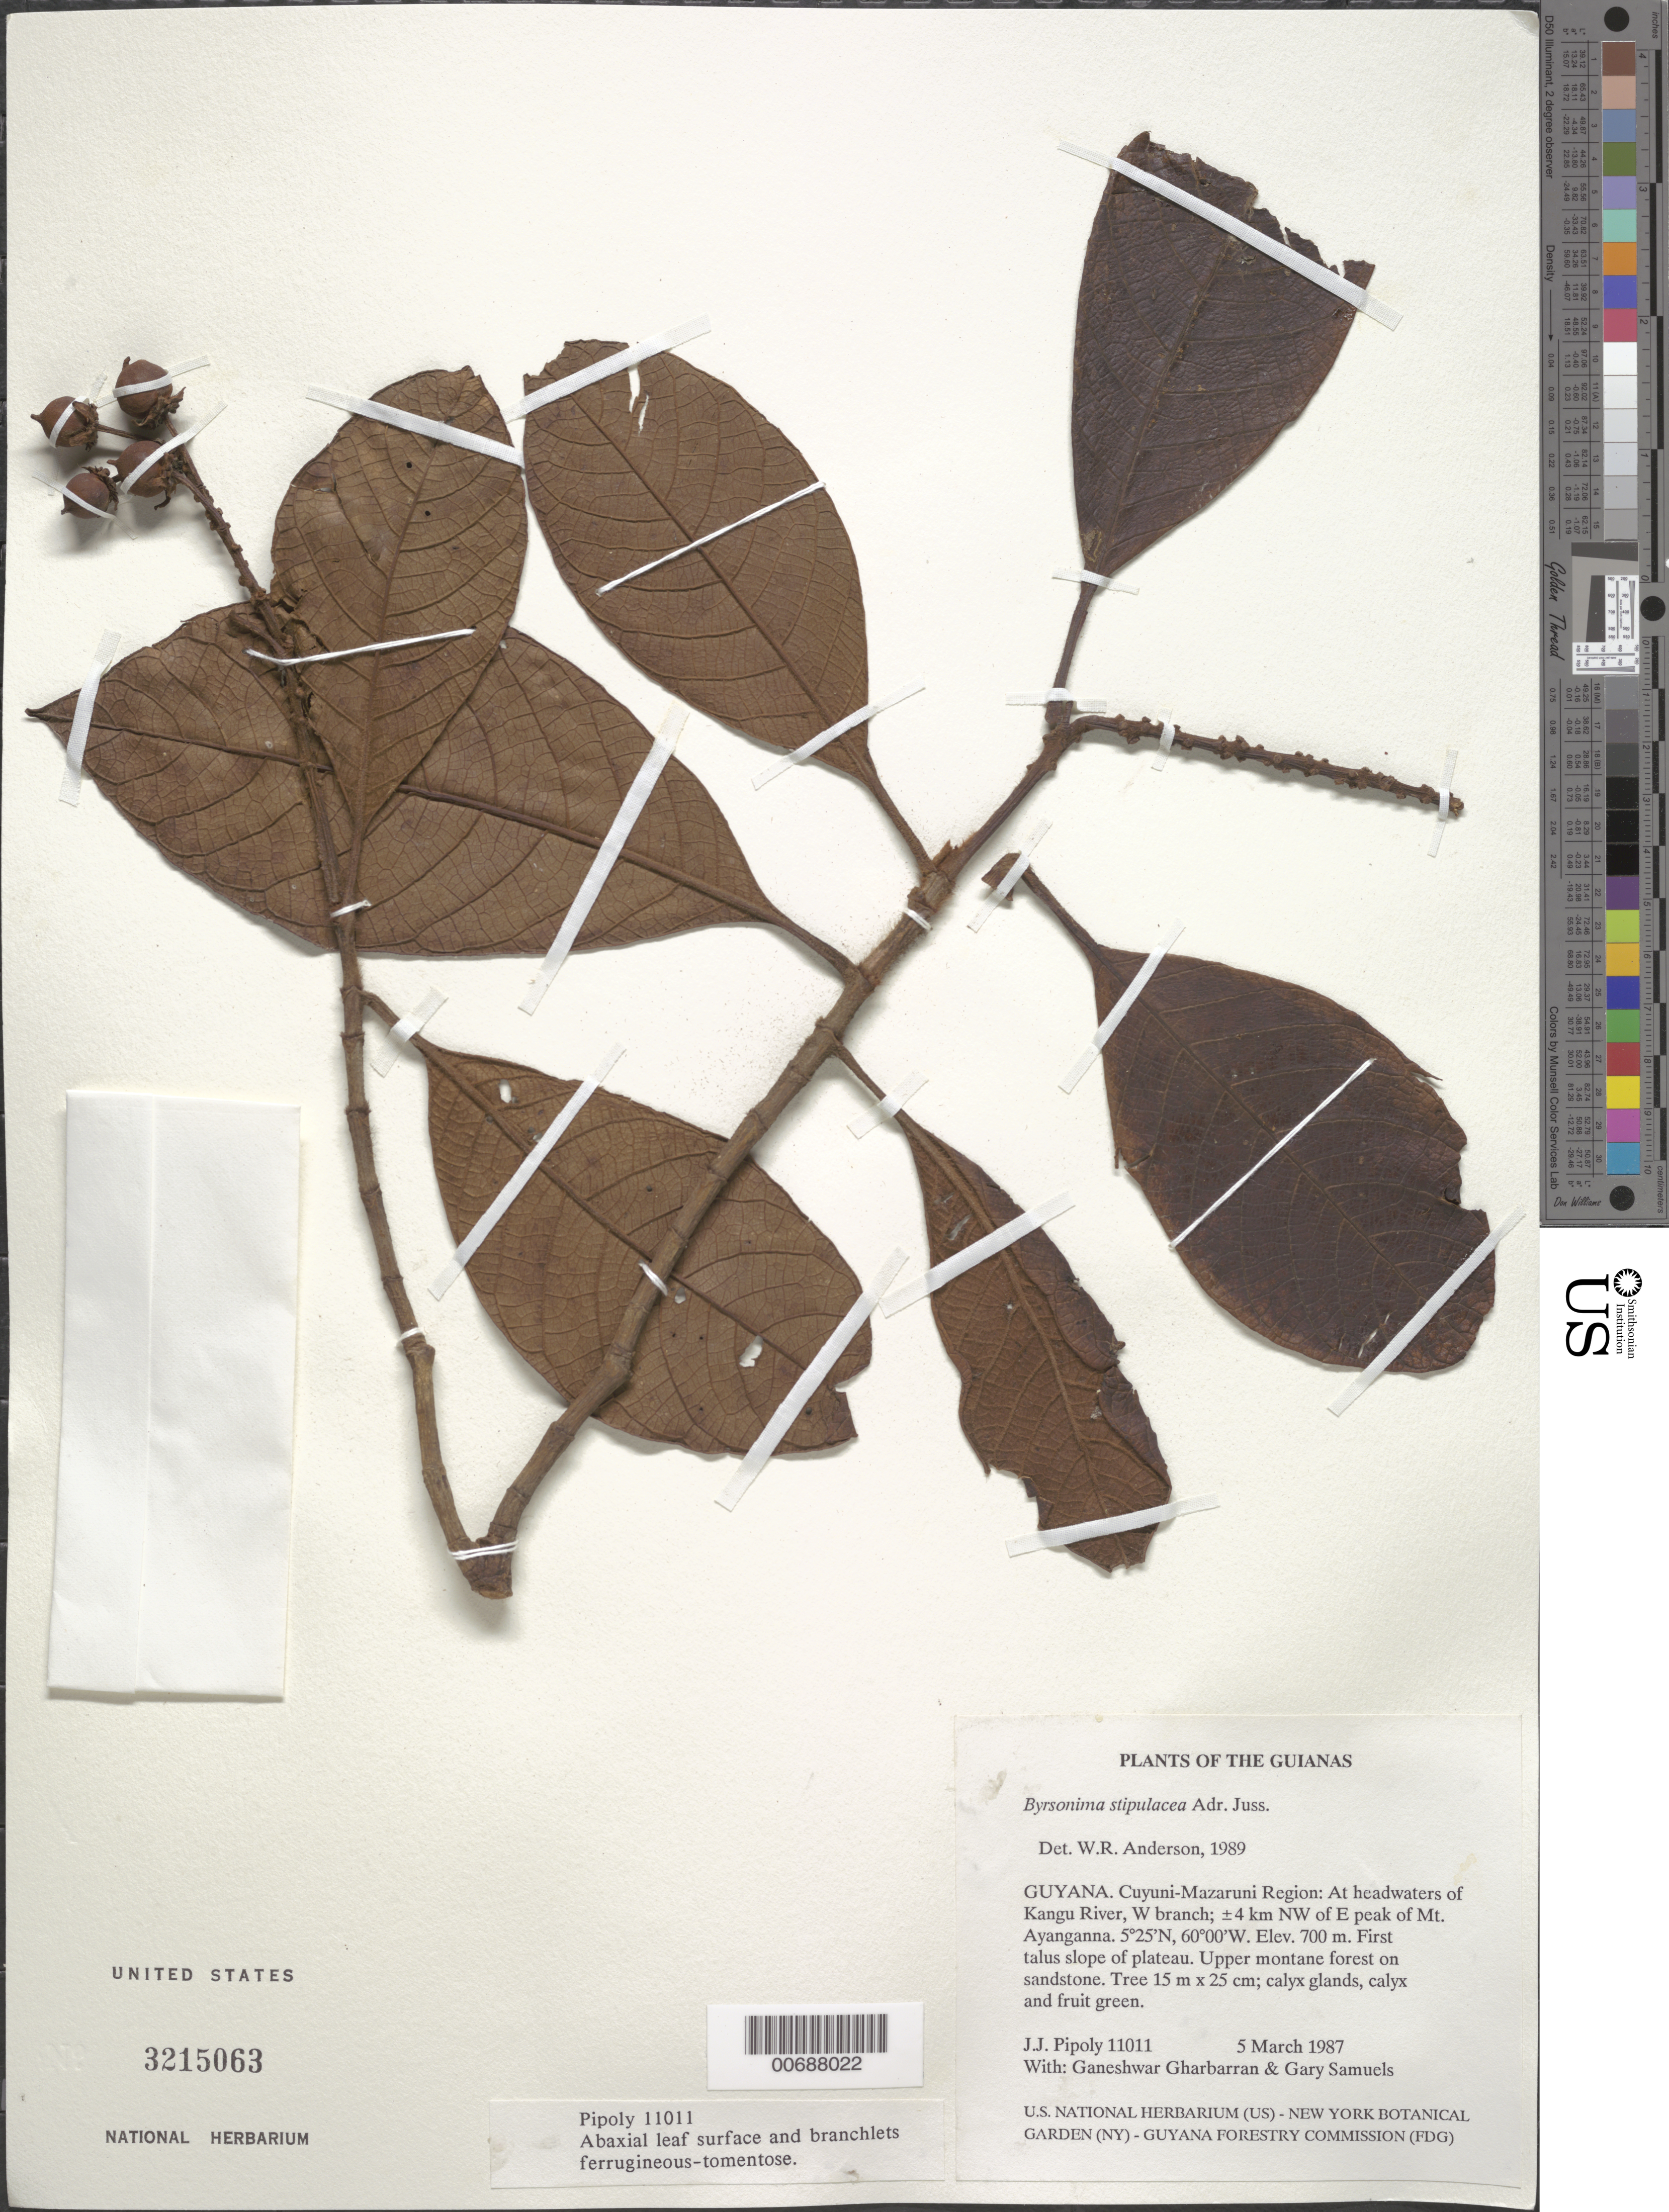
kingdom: Plantae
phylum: Tracheophyta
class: Magnoliopsida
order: Malpighiales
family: Malpighiaceae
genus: Byrsonima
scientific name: Byrsonima stipulacea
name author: A. Juss.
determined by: Anderson, W. R., (MICH), University of Michigan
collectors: J. J. Pipoly, G. Gharbarran & G. Samuels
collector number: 11011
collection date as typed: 5 March 1987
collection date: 1987-03-05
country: Guyana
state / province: Cuyuni-Mazaruni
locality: Headwaters of Kangu R., W branch; ±4 km NW of E peak of Mt. Ayanganna. First talus slope of plateau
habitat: Upper montane forest on sandstone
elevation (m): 700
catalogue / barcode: US 3215063